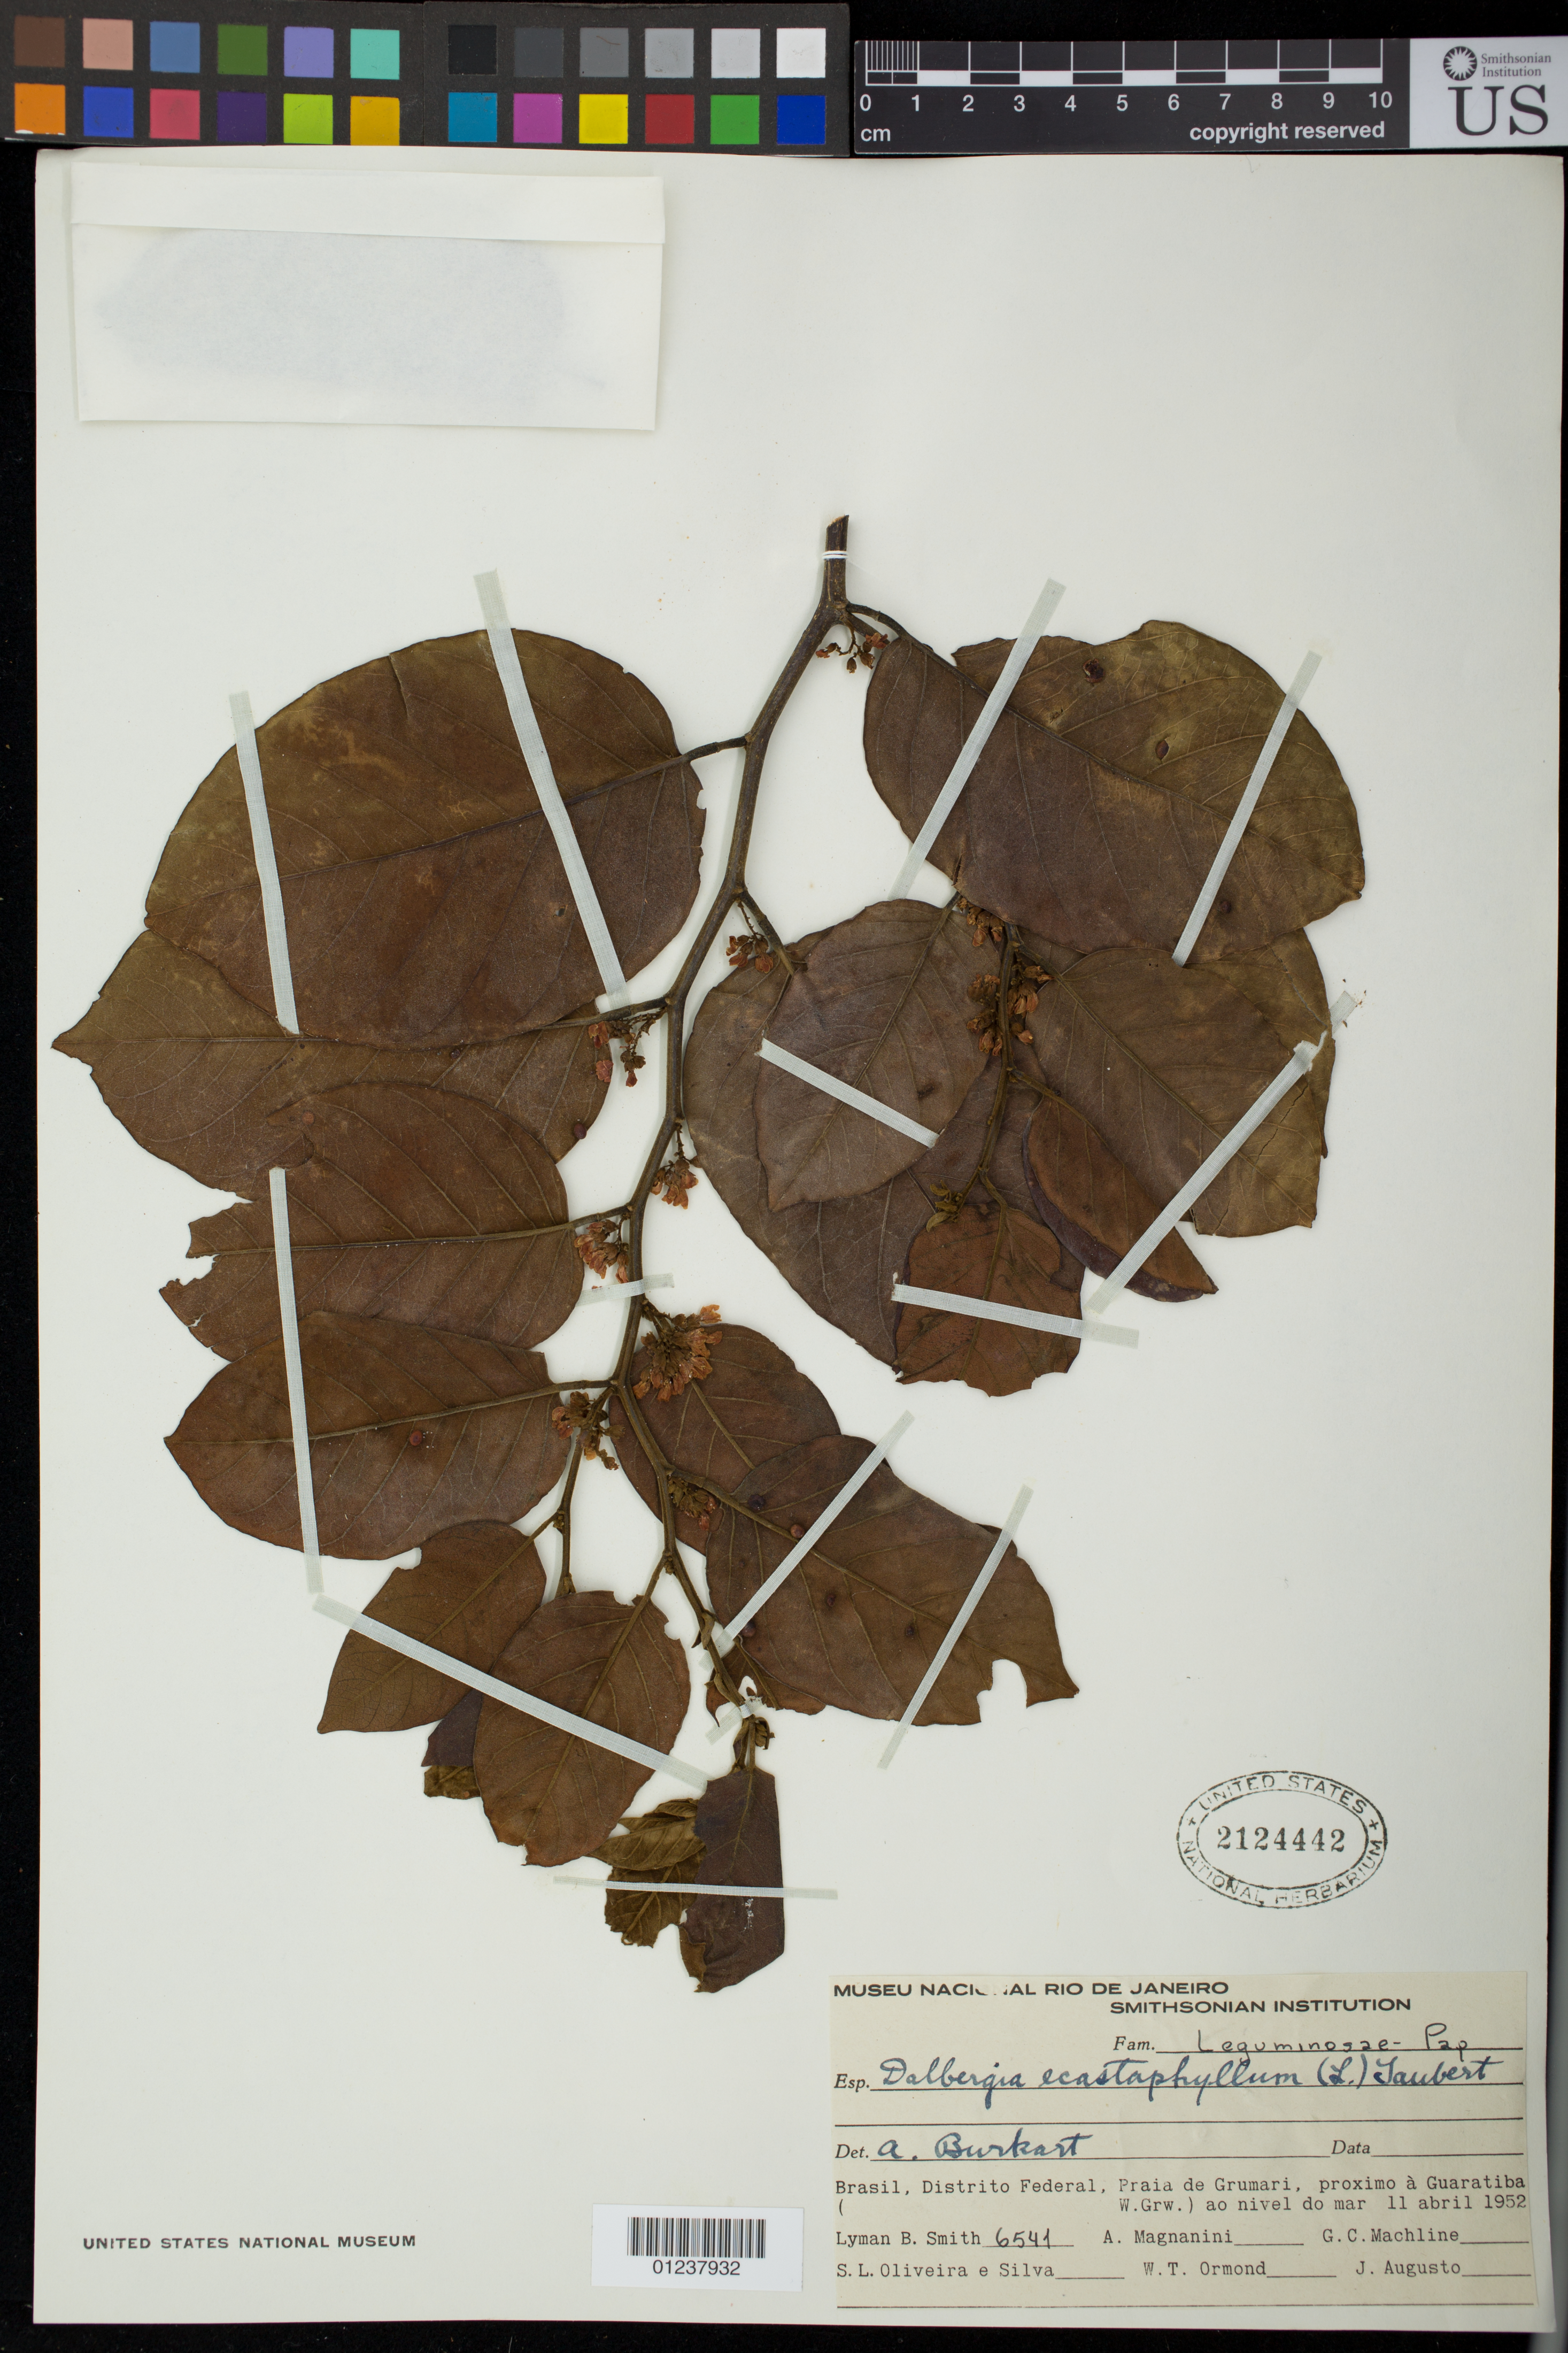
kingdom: Plantae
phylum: Tracheophyta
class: Magnoliopsida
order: Fabales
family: Fabaceae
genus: Dalbergia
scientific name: Dalbergia ecastaphyllum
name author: (L.) Taub.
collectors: L. Smith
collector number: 6541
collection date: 1952-04-11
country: Brazil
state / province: Rio de Janeiro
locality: Distrito Federal, Praia de Grumari, proximo a Guaratiba ao nivel do mar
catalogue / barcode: US 2124442